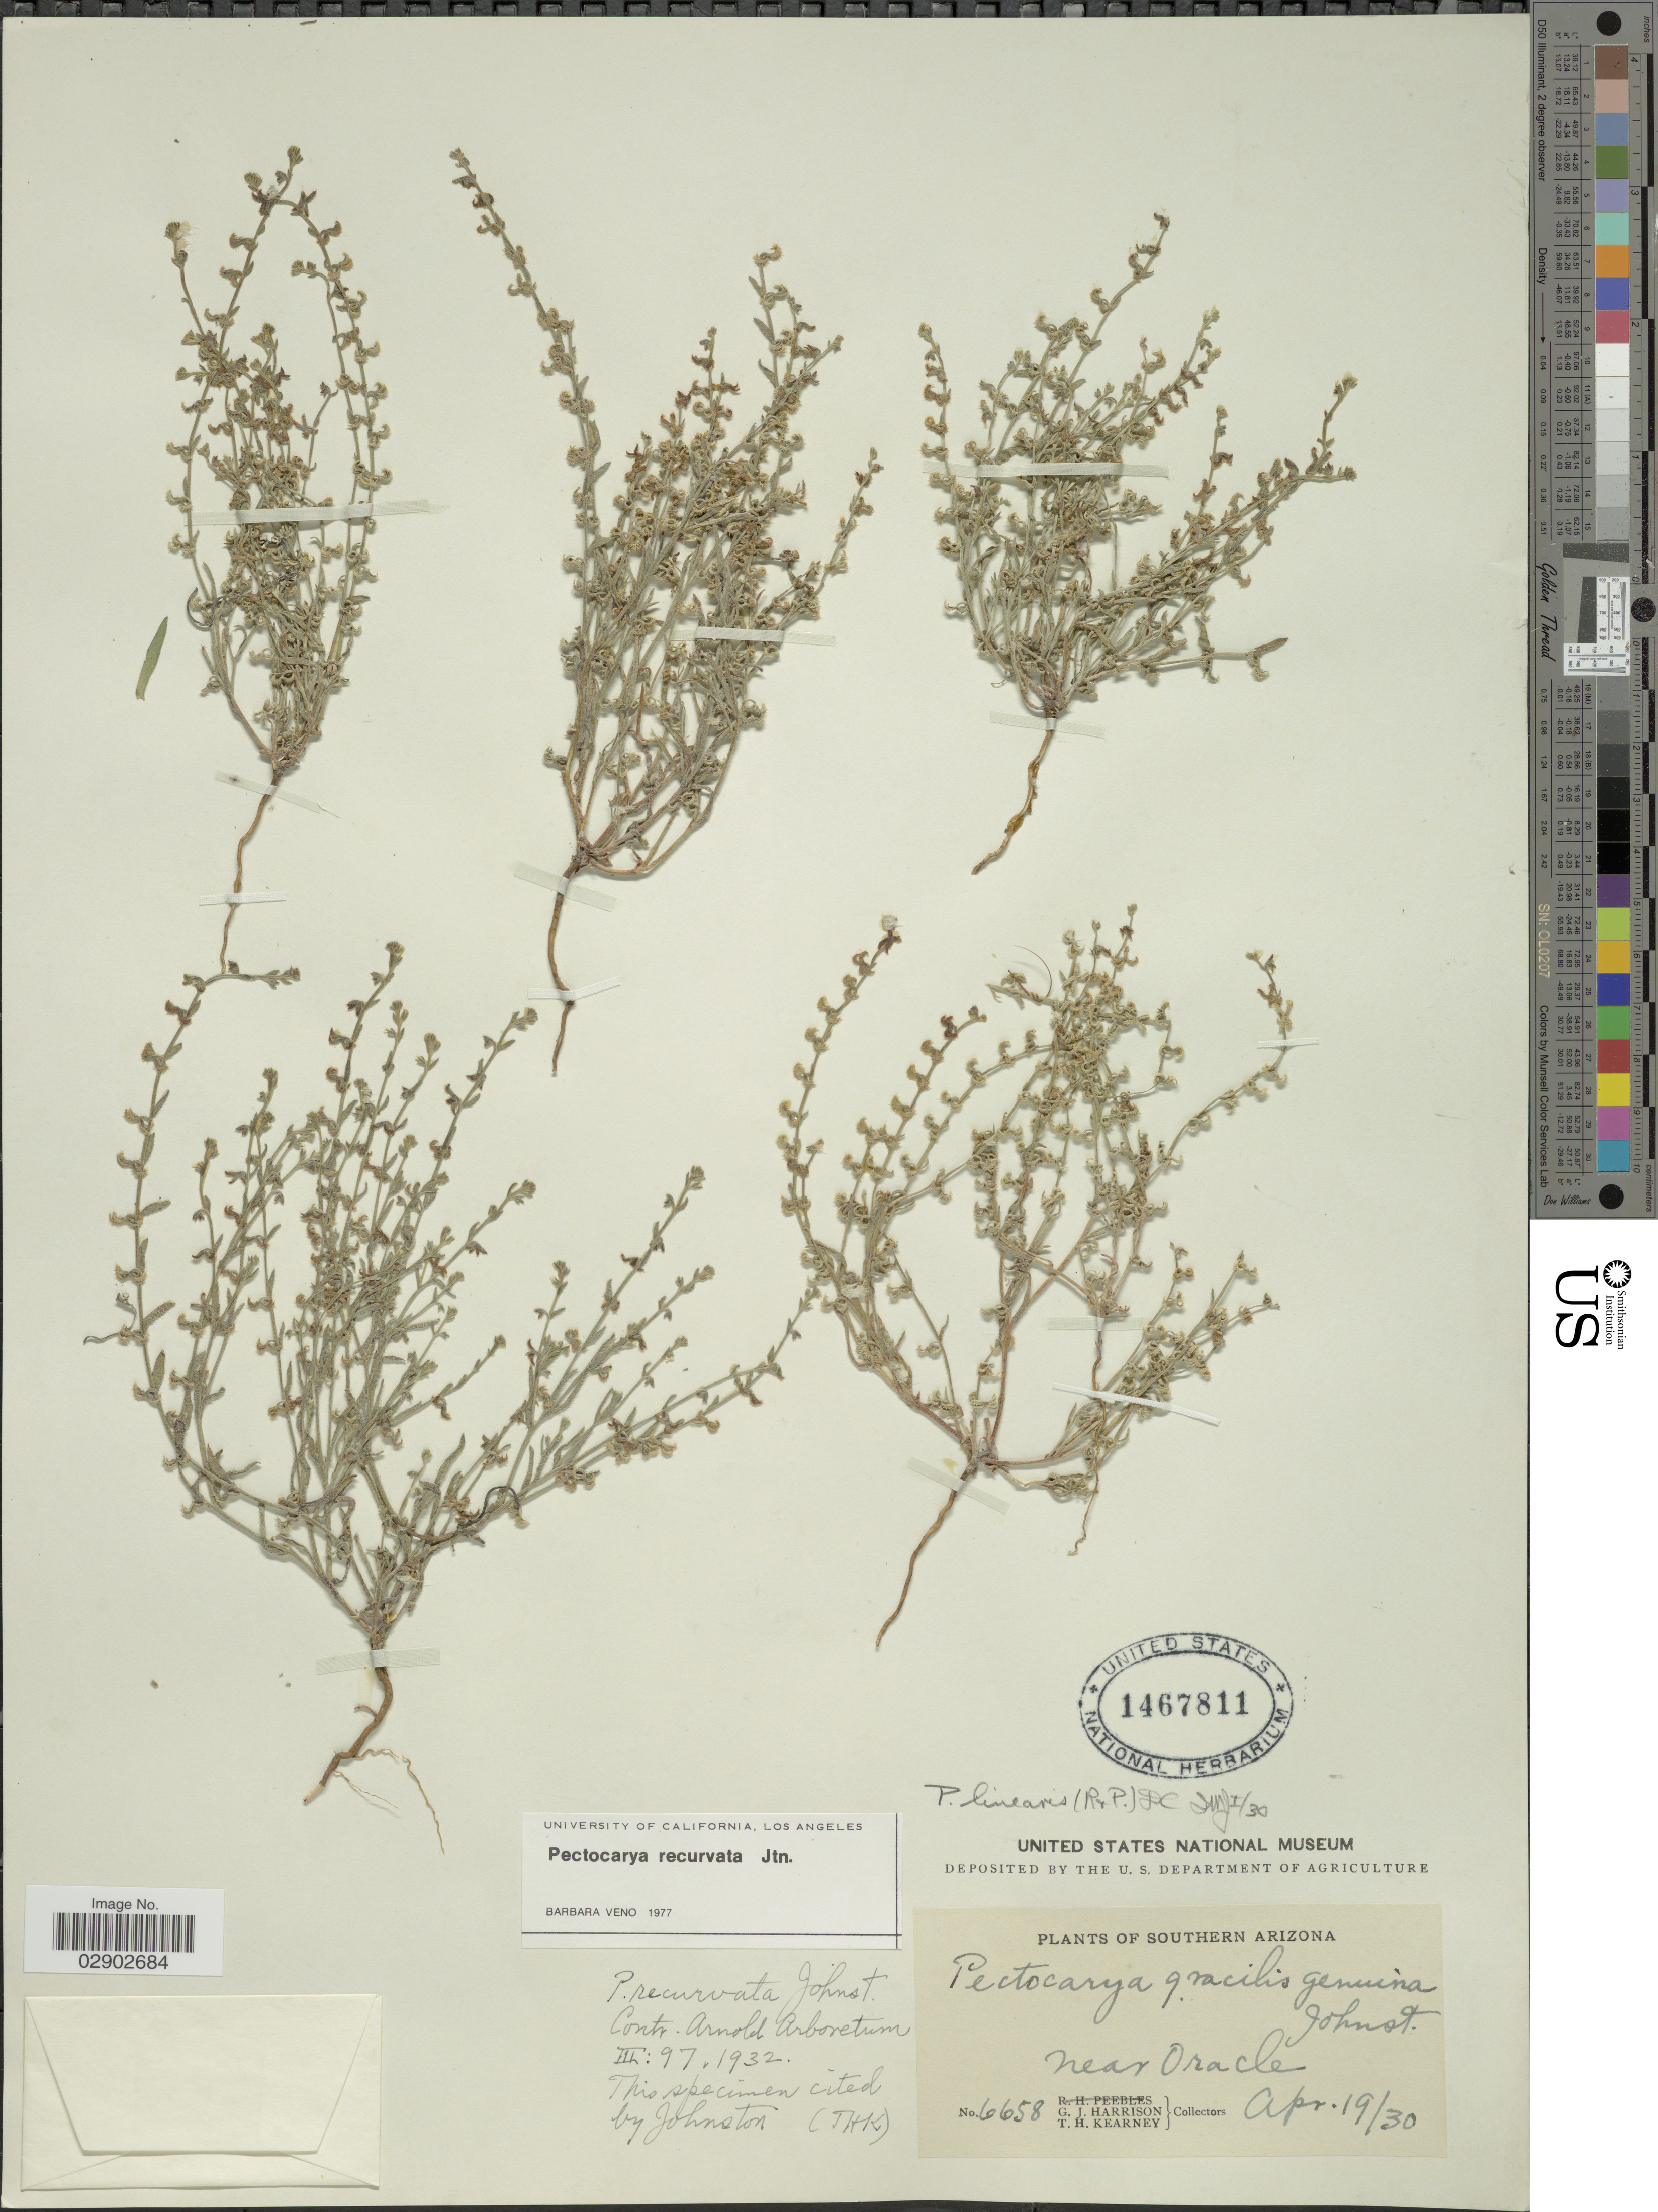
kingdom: Plantae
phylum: Tracheophyta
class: Magnoliopsida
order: Boraginales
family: Boraginaceae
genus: Pectocarya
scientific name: Pectocarya recurvata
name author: I.M. Johnst.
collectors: G. J. Harrison & T. H. Kearney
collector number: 6658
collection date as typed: Transcribed d/m/y: 19/4/30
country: United States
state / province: Arizona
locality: Southern Arizona, Near Oracle.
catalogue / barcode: US 1467811